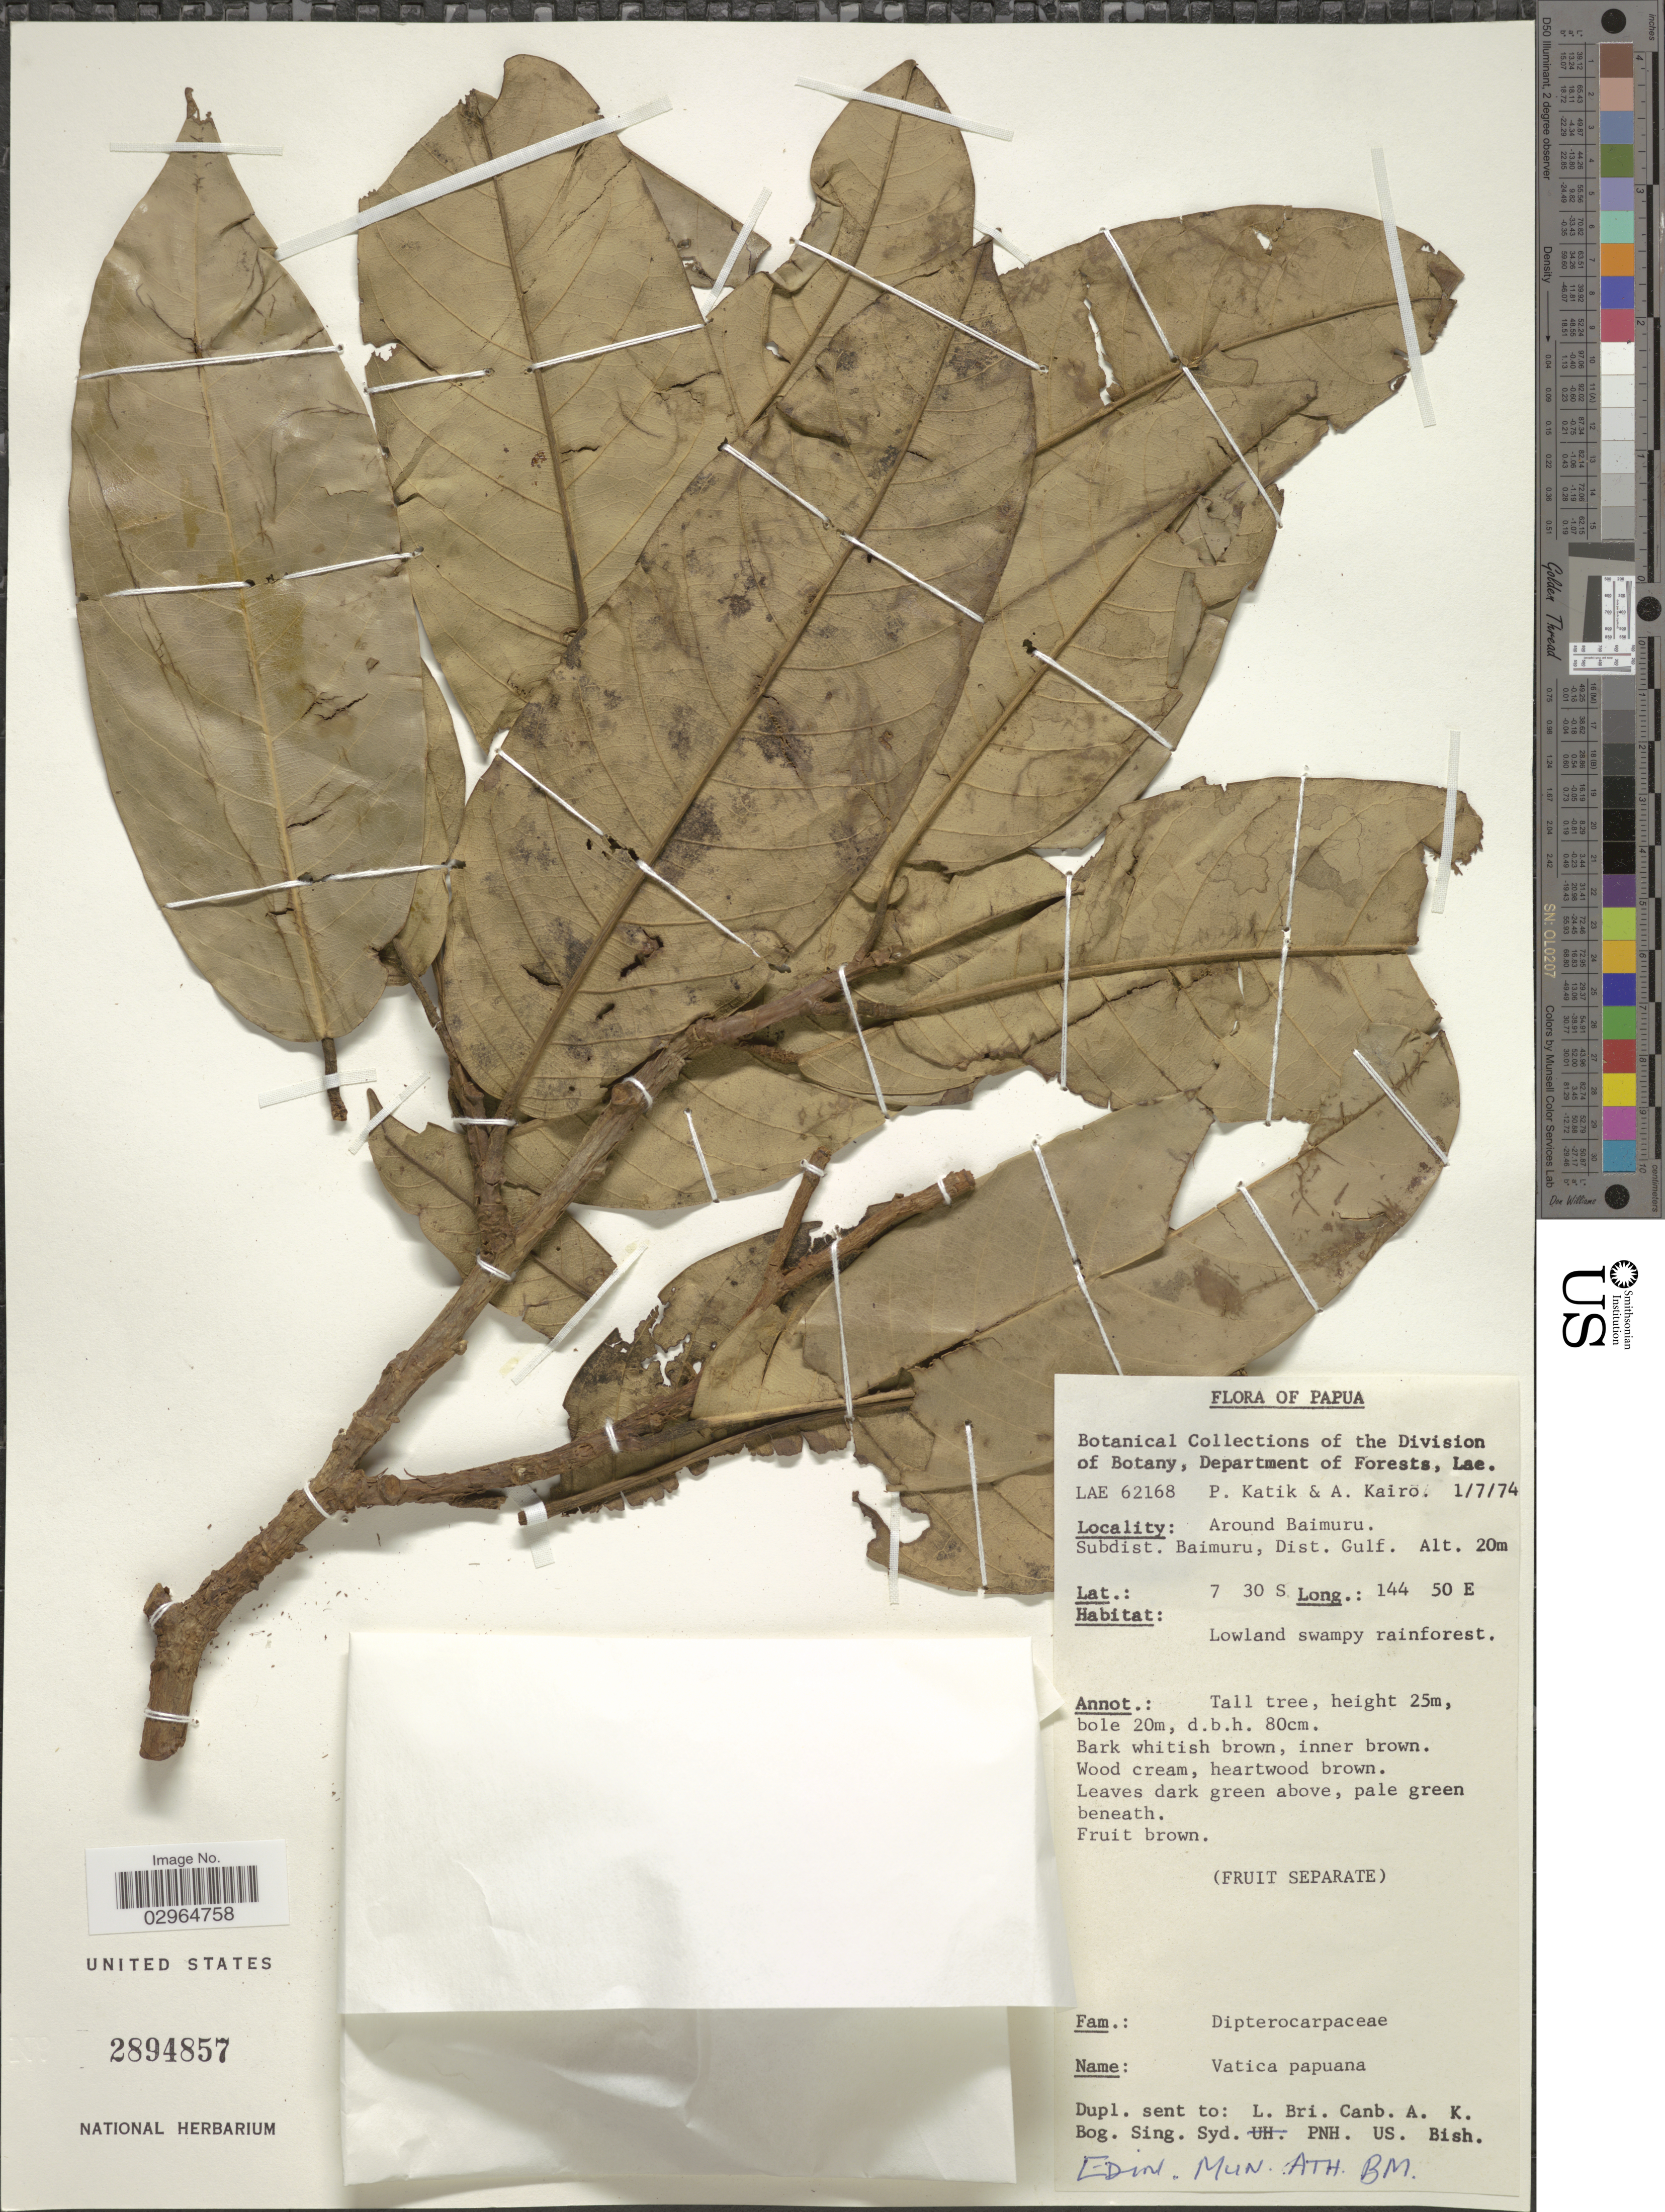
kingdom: Plantae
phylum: Tracheophyta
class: Magnoliopsida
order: Malvales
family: Dipterocarpaceae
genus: Vatica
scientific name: Vatica papuana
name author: Dyer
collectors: P. Katik & A. Kairo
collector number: LAE62168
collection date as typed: Transcribed d/m/y: 1/7/74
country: Papua New Guinea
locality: Papua. Around Baimuru. Subdist. Baimuru, Dist. Gulf.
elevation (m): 20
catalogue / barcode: US 2894857